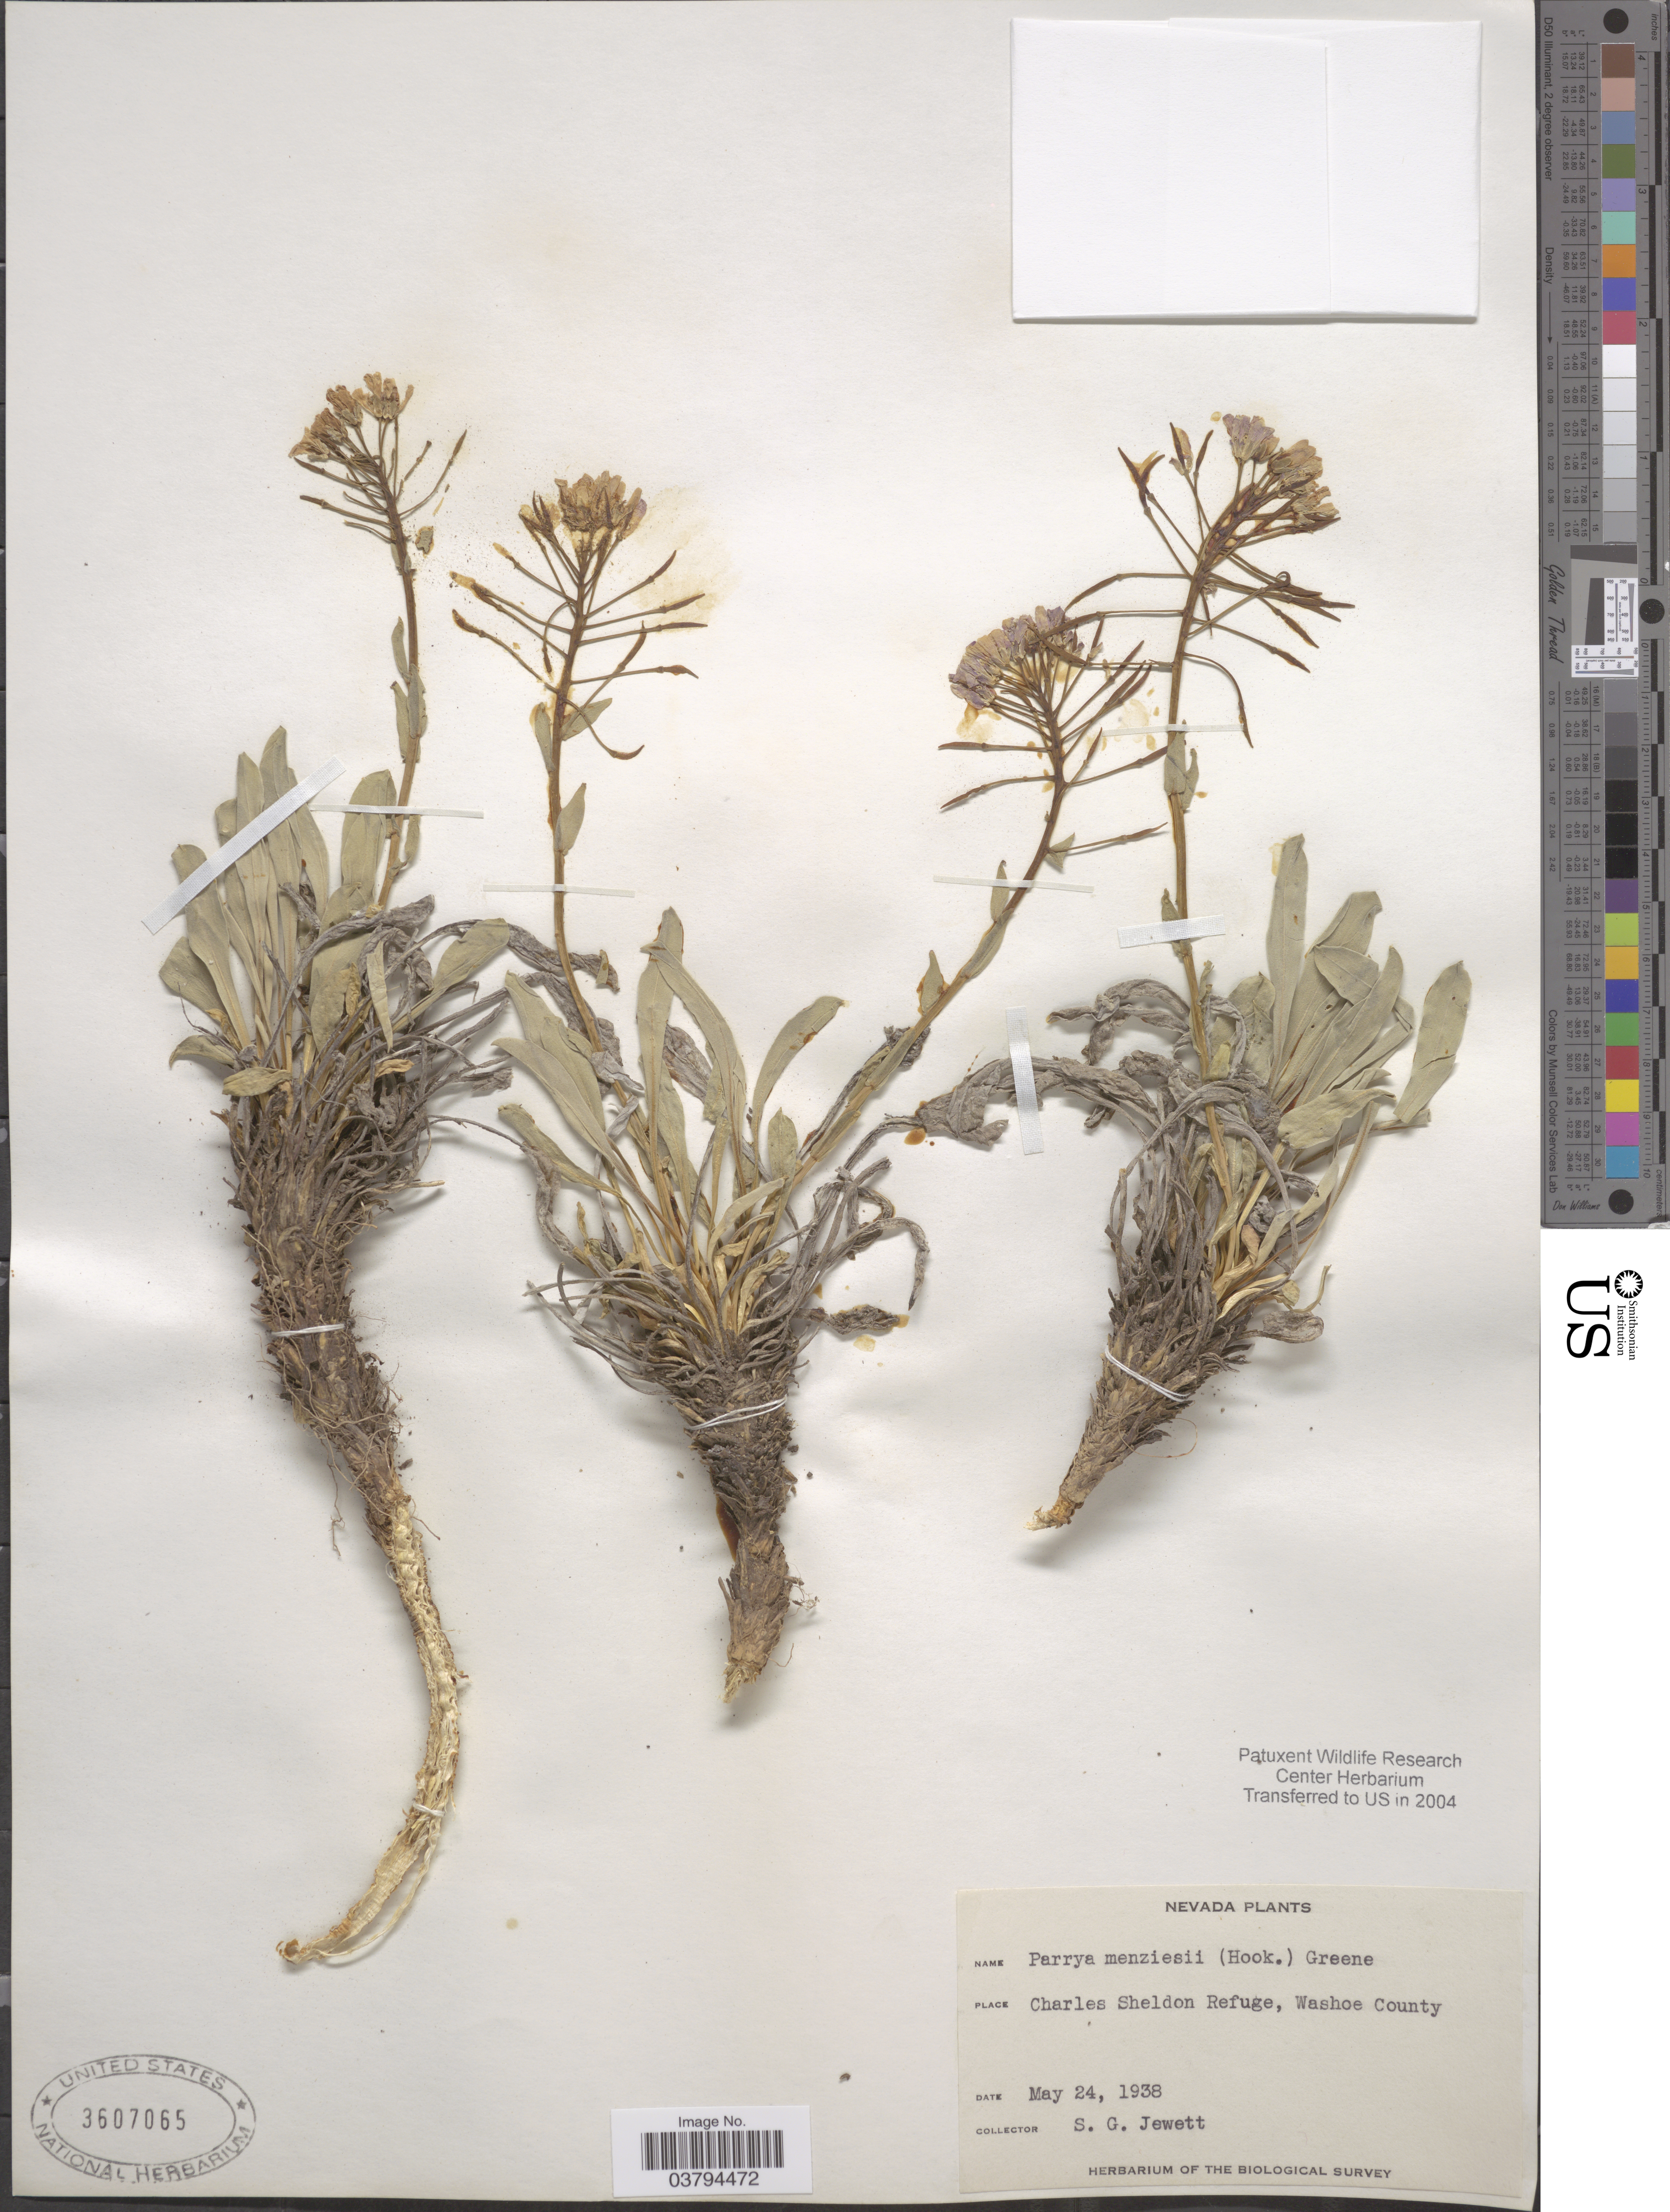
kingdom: Plantae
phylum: Tracheophyta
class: Magnoliopsida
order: Brassicales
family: Brassicaceae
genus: Phoenicaulis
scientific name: Phoenicaulis cheiranthoides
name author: Nutt.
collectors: S. Jewett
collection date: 1938-05-24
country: United States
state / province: Nevada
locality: Charles Sheldon Refuge, Washoe County.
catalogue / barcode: US 3607065